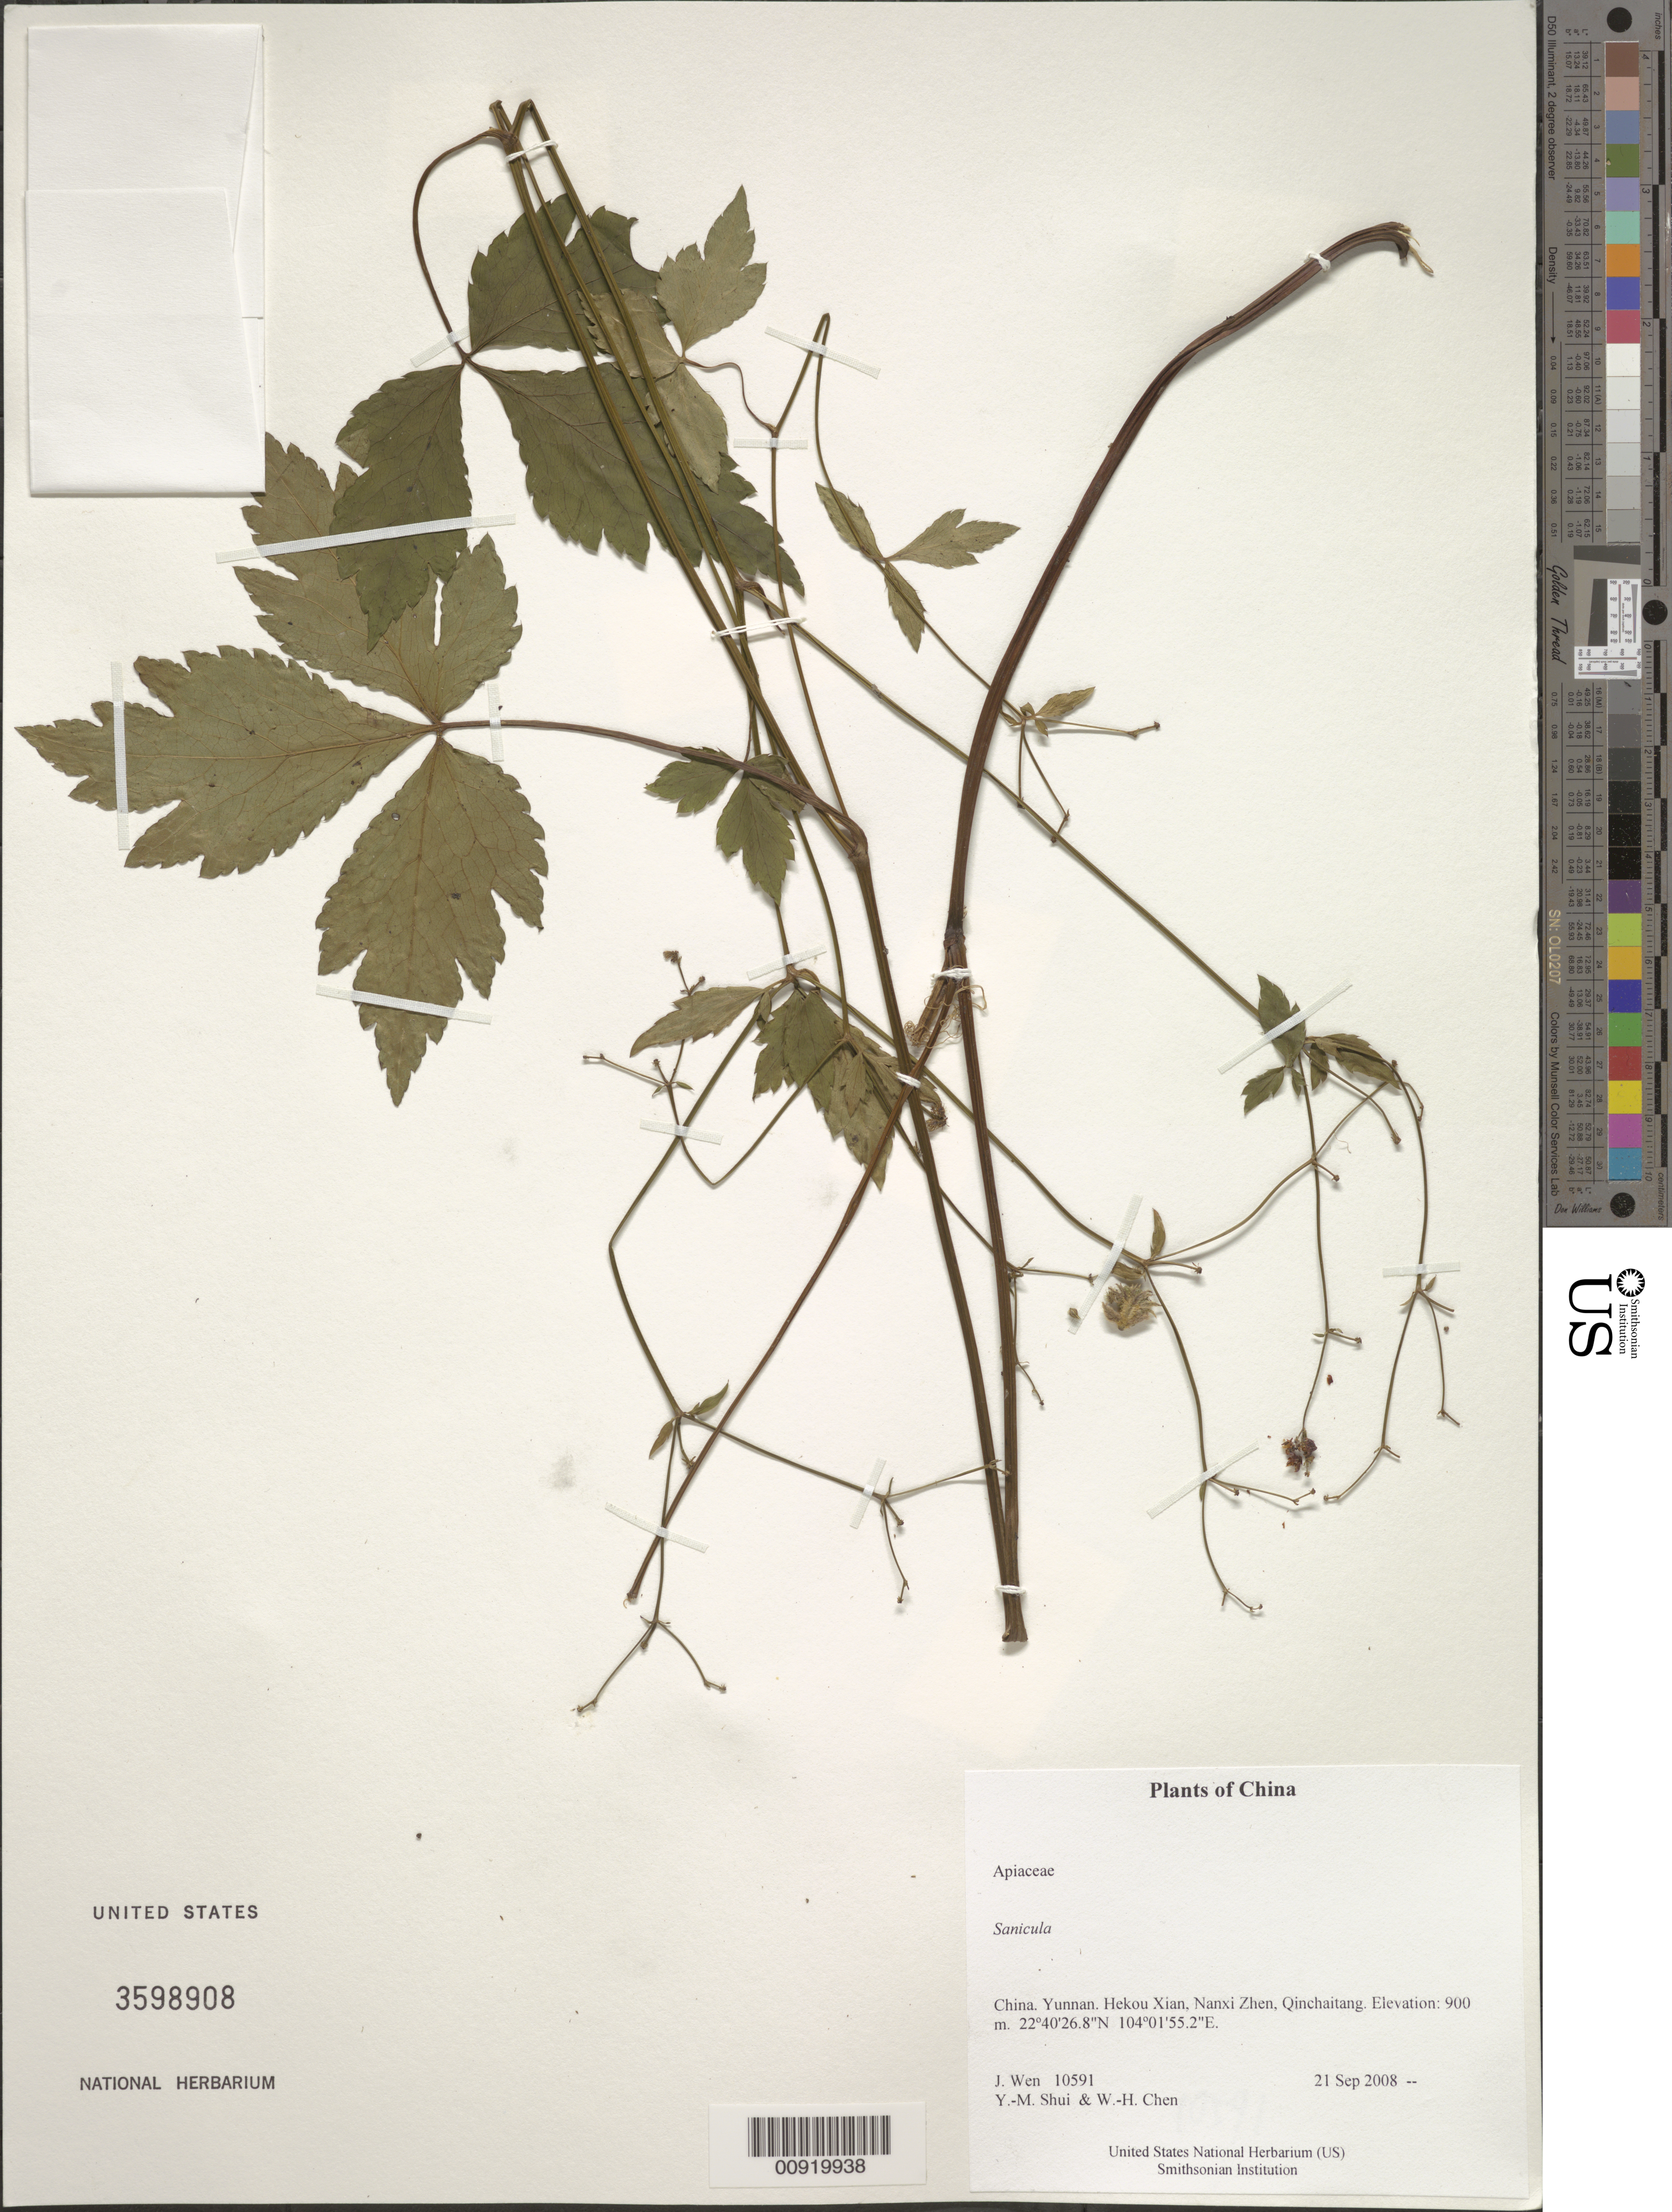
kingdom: Plantae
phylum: Tracheophyta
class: Magnoliopsida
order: Apiales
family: Apiaceae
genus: Sanicula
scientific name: Sanicula sp.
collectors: J. Wen, Y. Shui & W. Chen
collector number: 10591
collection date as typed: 21 Sep 2008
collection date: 2008-09-21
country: China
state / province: Yunnan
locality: Hekou Xian, Nanxi Zhen, Qinchaitang.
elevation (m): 900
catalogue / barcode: US 3598908